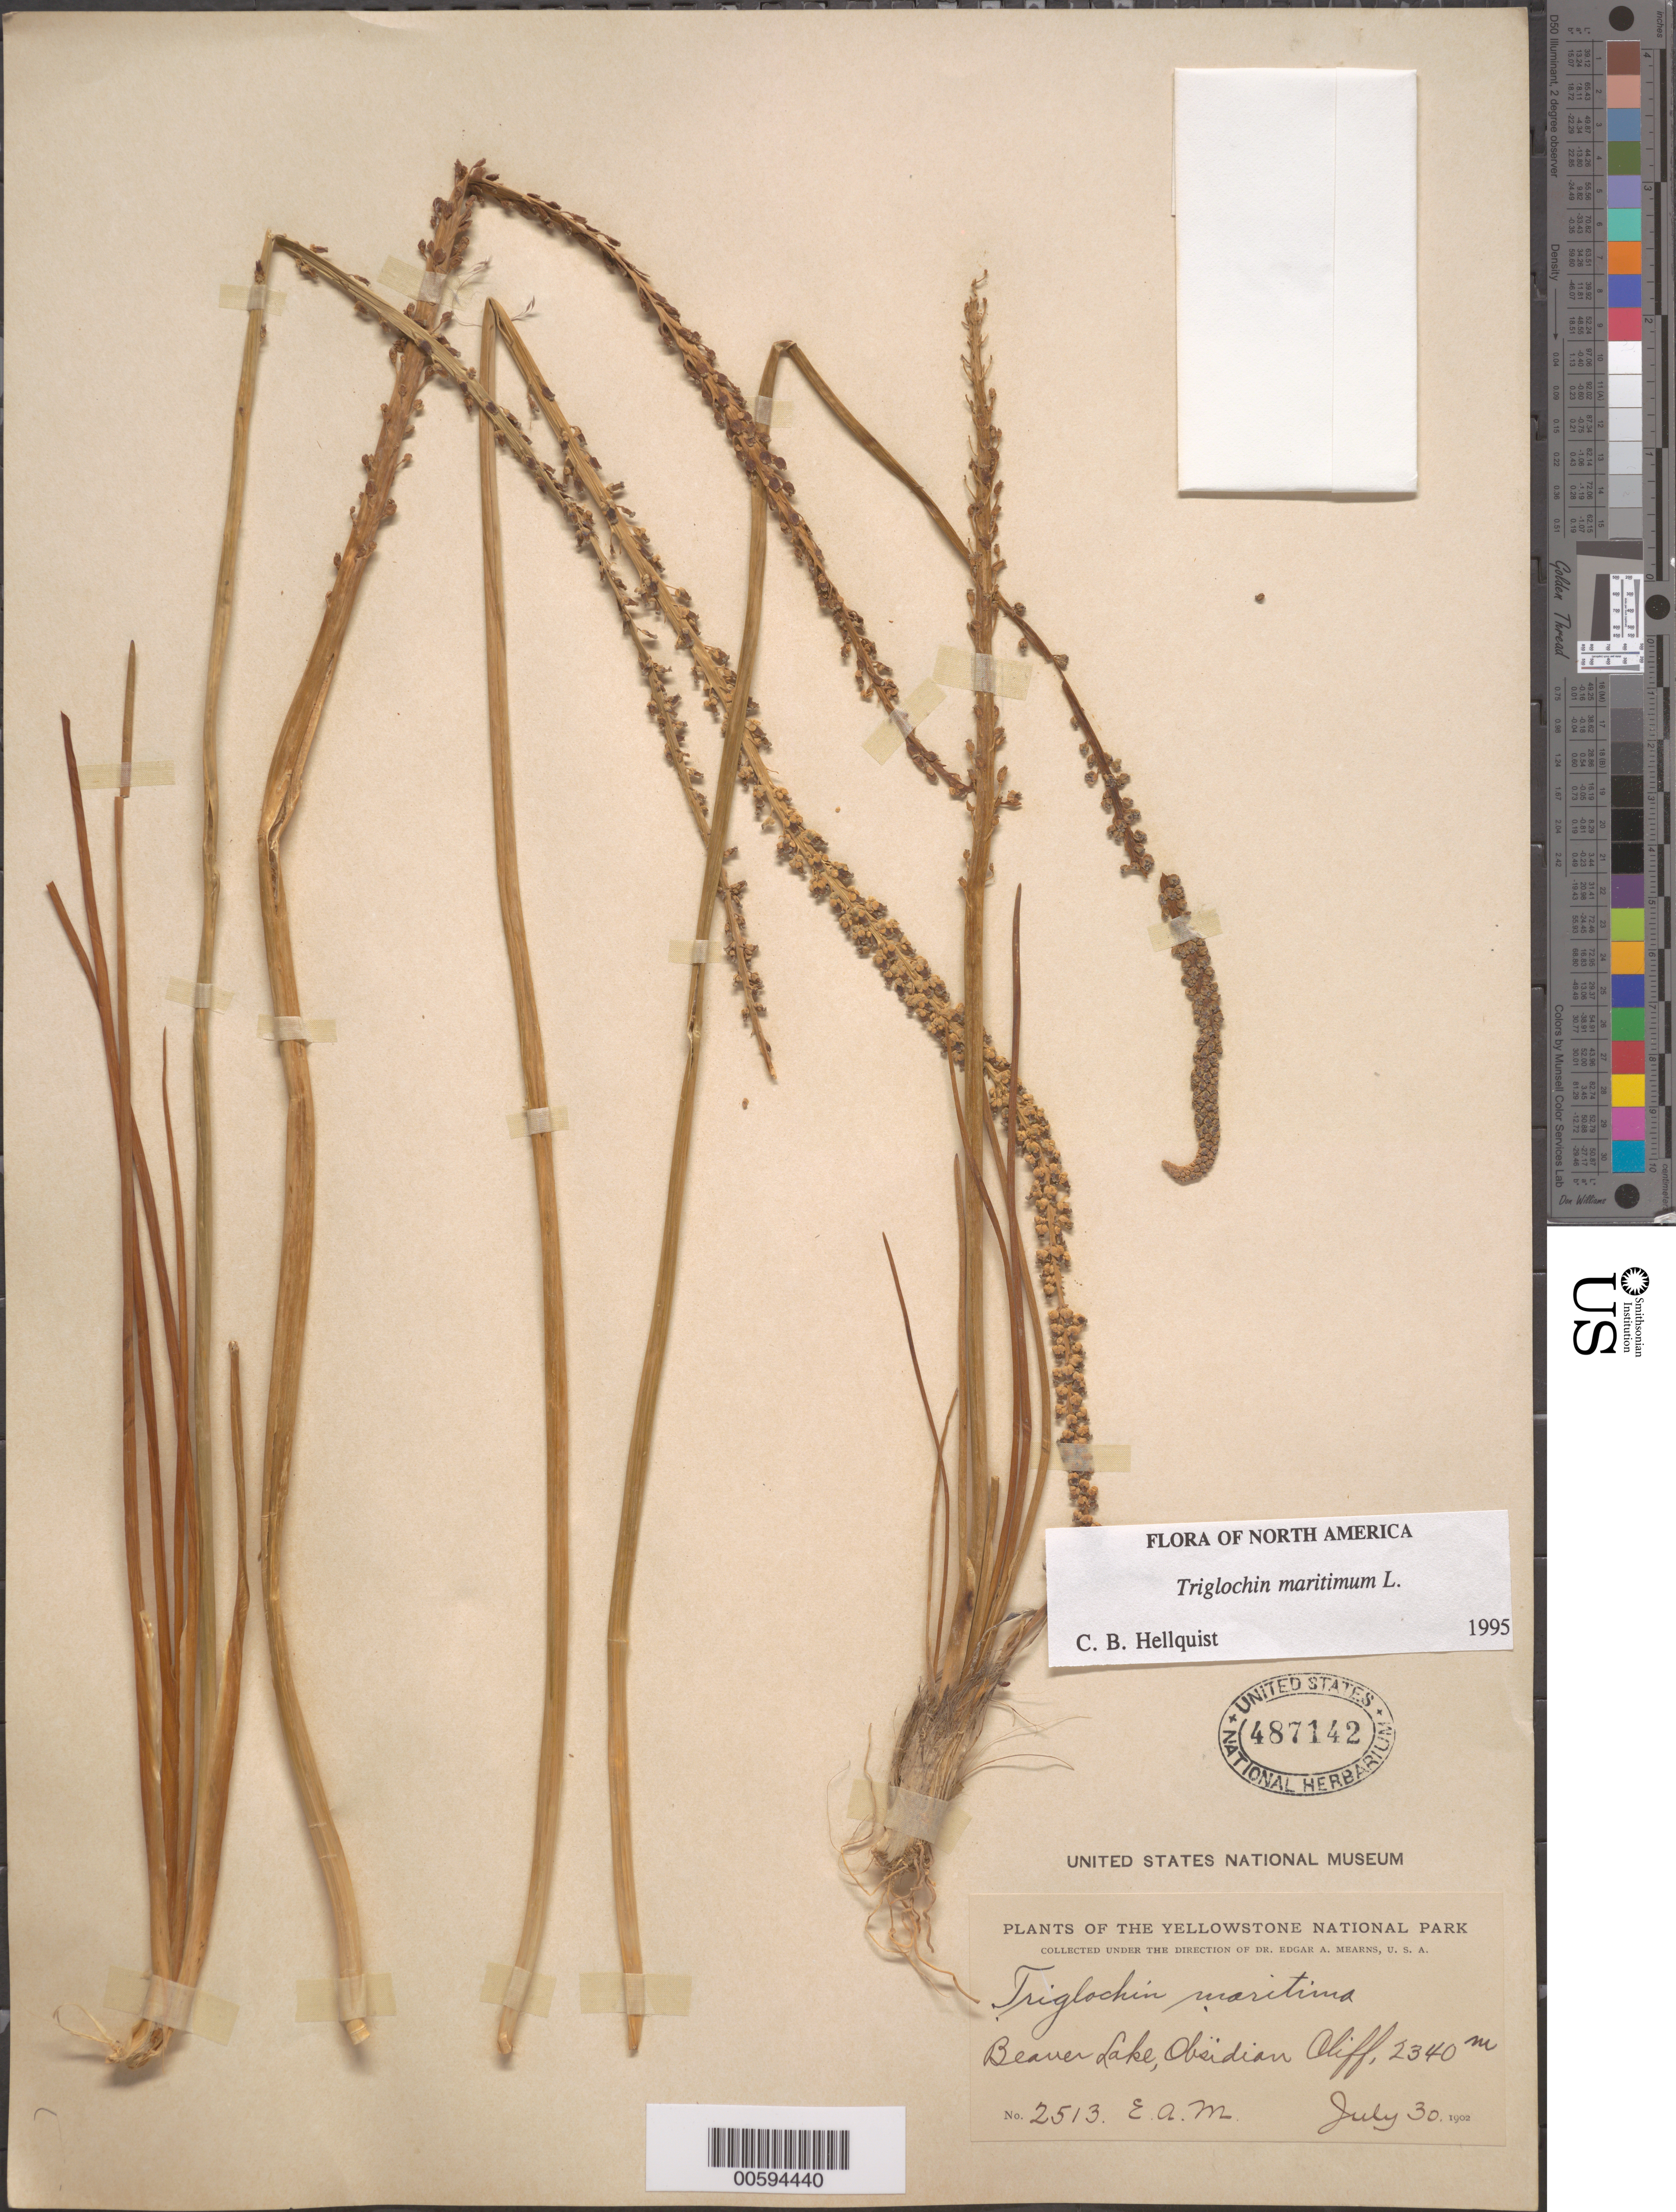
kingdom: Plantae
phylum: Tracheophyta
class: Liliopsida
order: Alismatales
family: Juncaginaceae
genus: Triglochin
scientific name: Triglochin maritima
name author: L.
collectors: E. A. Mearns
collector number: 2513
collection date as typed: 30 Jul 1902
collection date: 1902-07-30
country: United States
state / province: Wyoming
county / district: Park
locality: Yellowstone National Park, Beaver Lake, Obsidian Cliffs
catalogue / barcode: US 487142